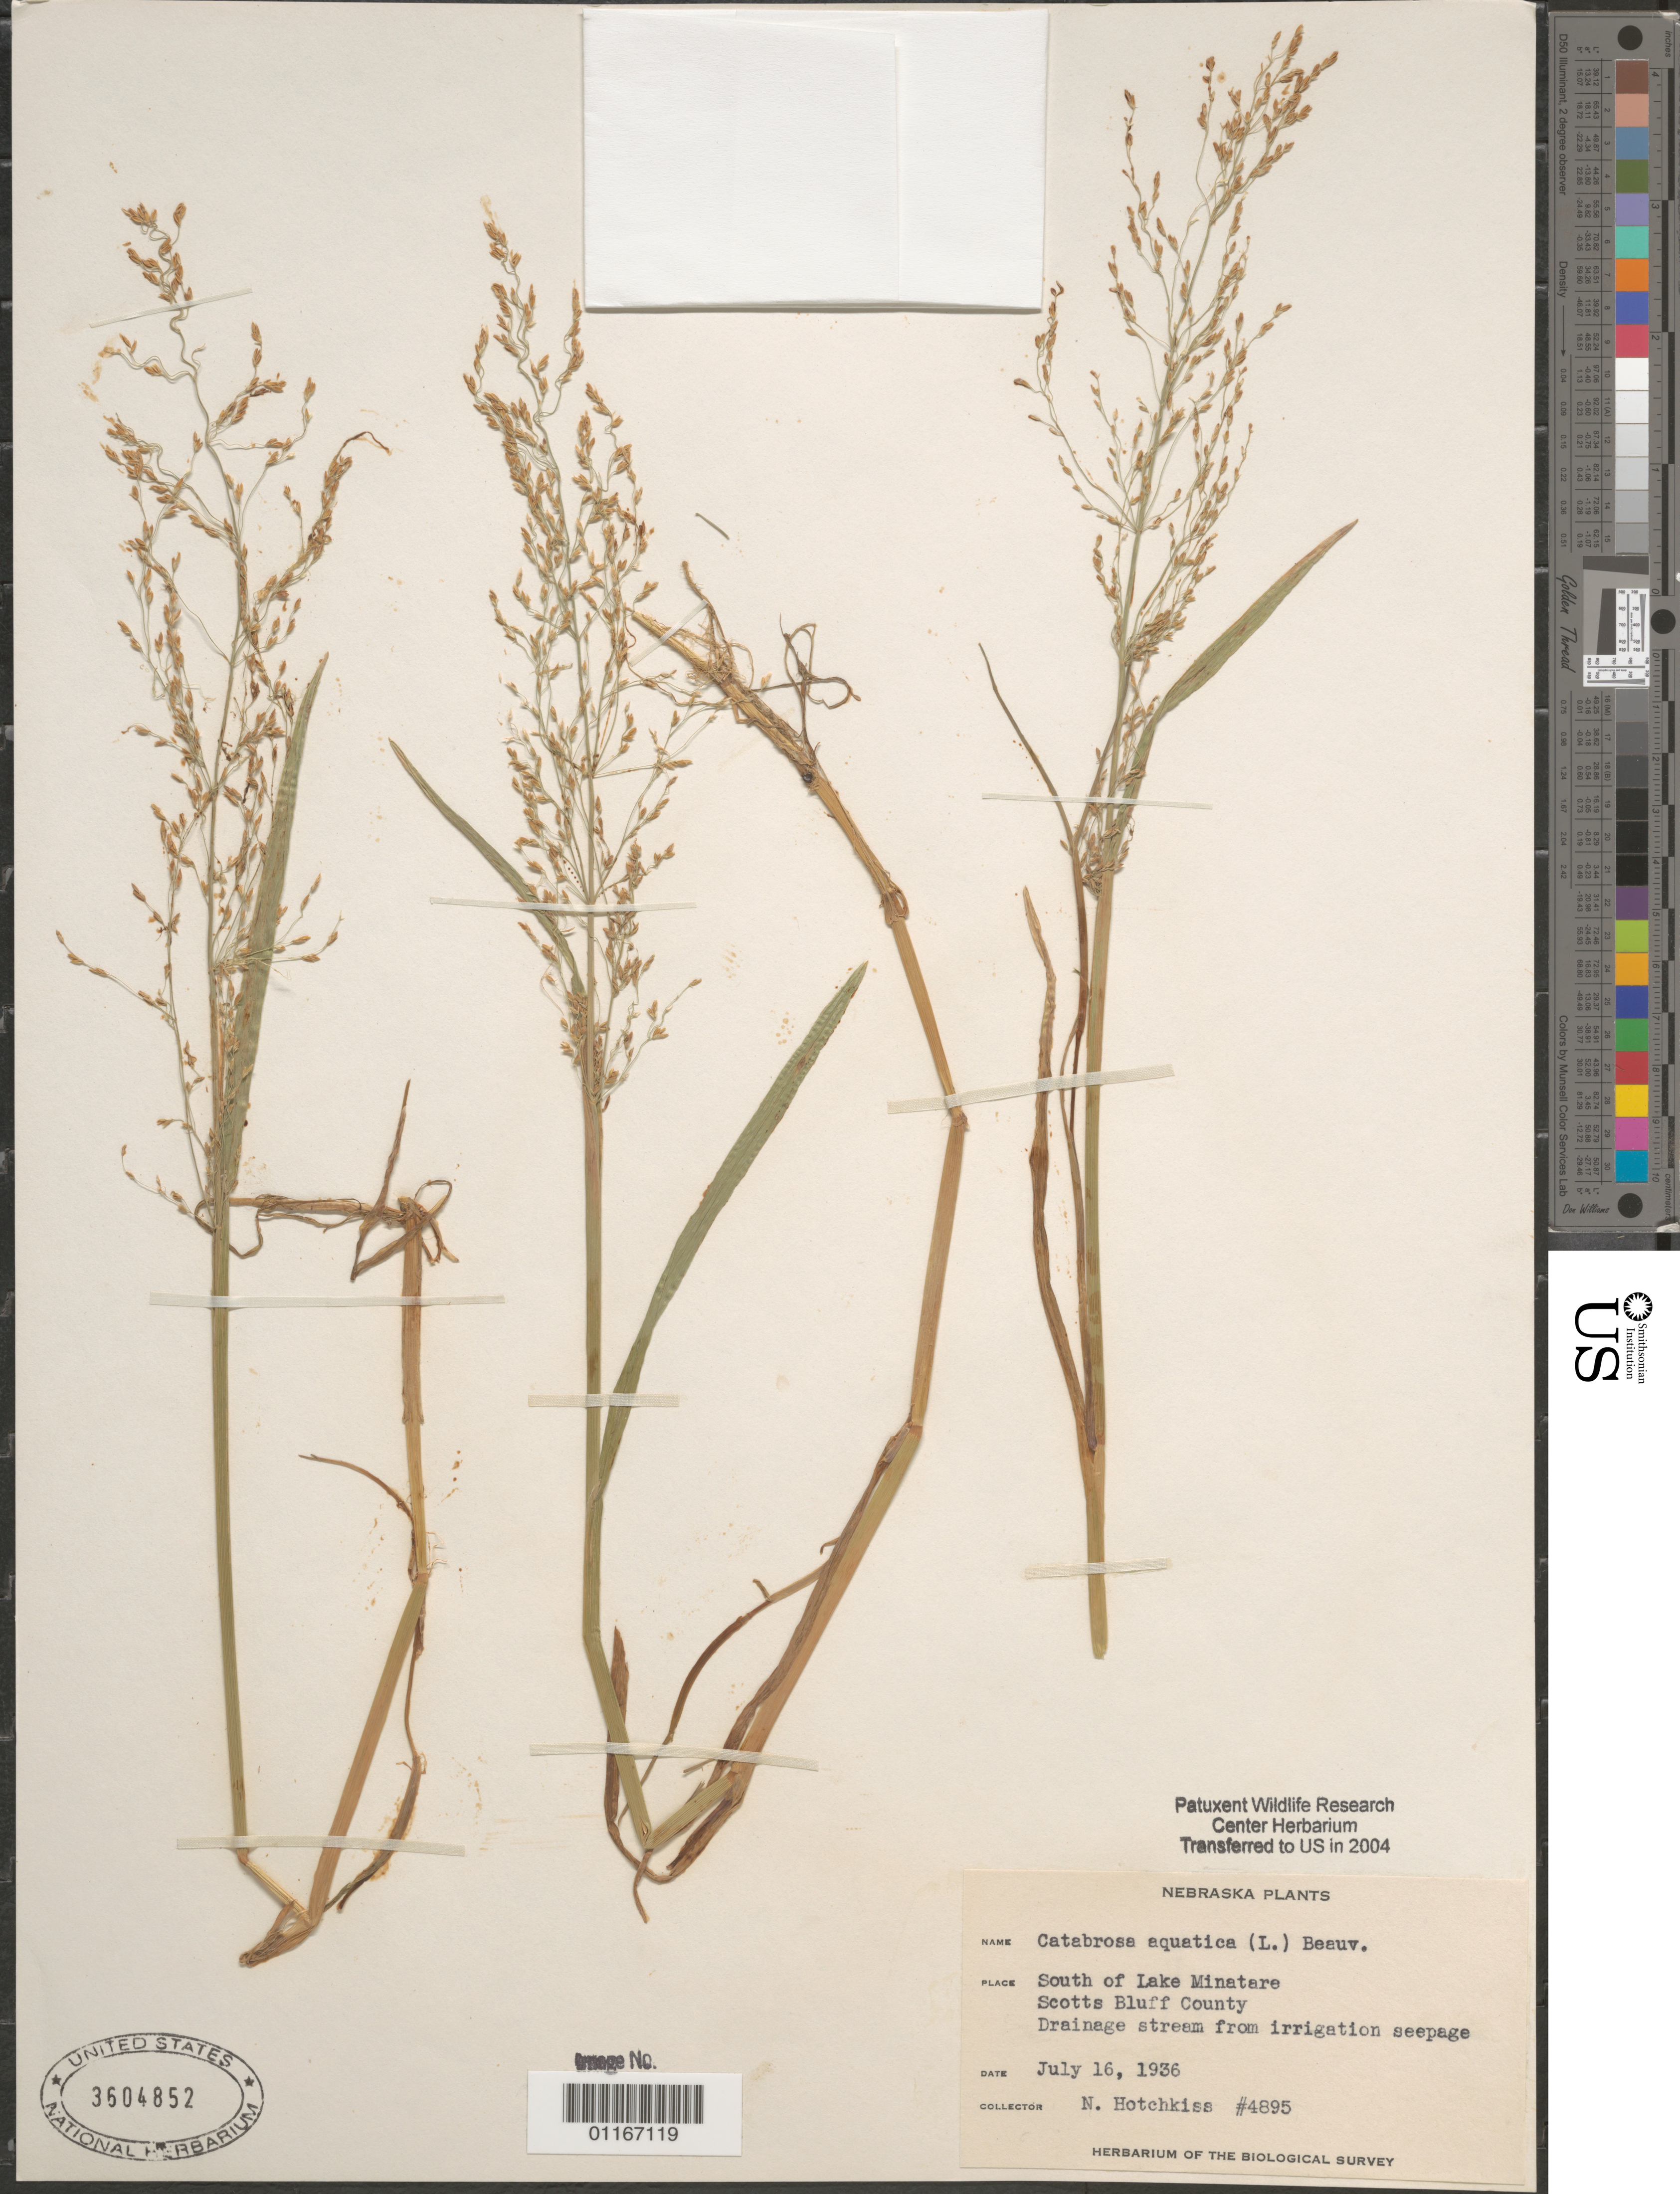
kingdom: Plantae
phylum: Tracheophyta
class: Liliopsida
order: Poales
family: Poaceae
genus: Catabrosa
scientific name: Catabrosa aquatica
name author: (L.) P. Beauv.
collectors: N. Hotchkiss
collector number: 4895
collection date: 1936-07-16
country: United States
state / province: Nebraska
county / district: Scotts Bluff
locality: South of Lake Minatare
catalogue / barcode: US 3504852